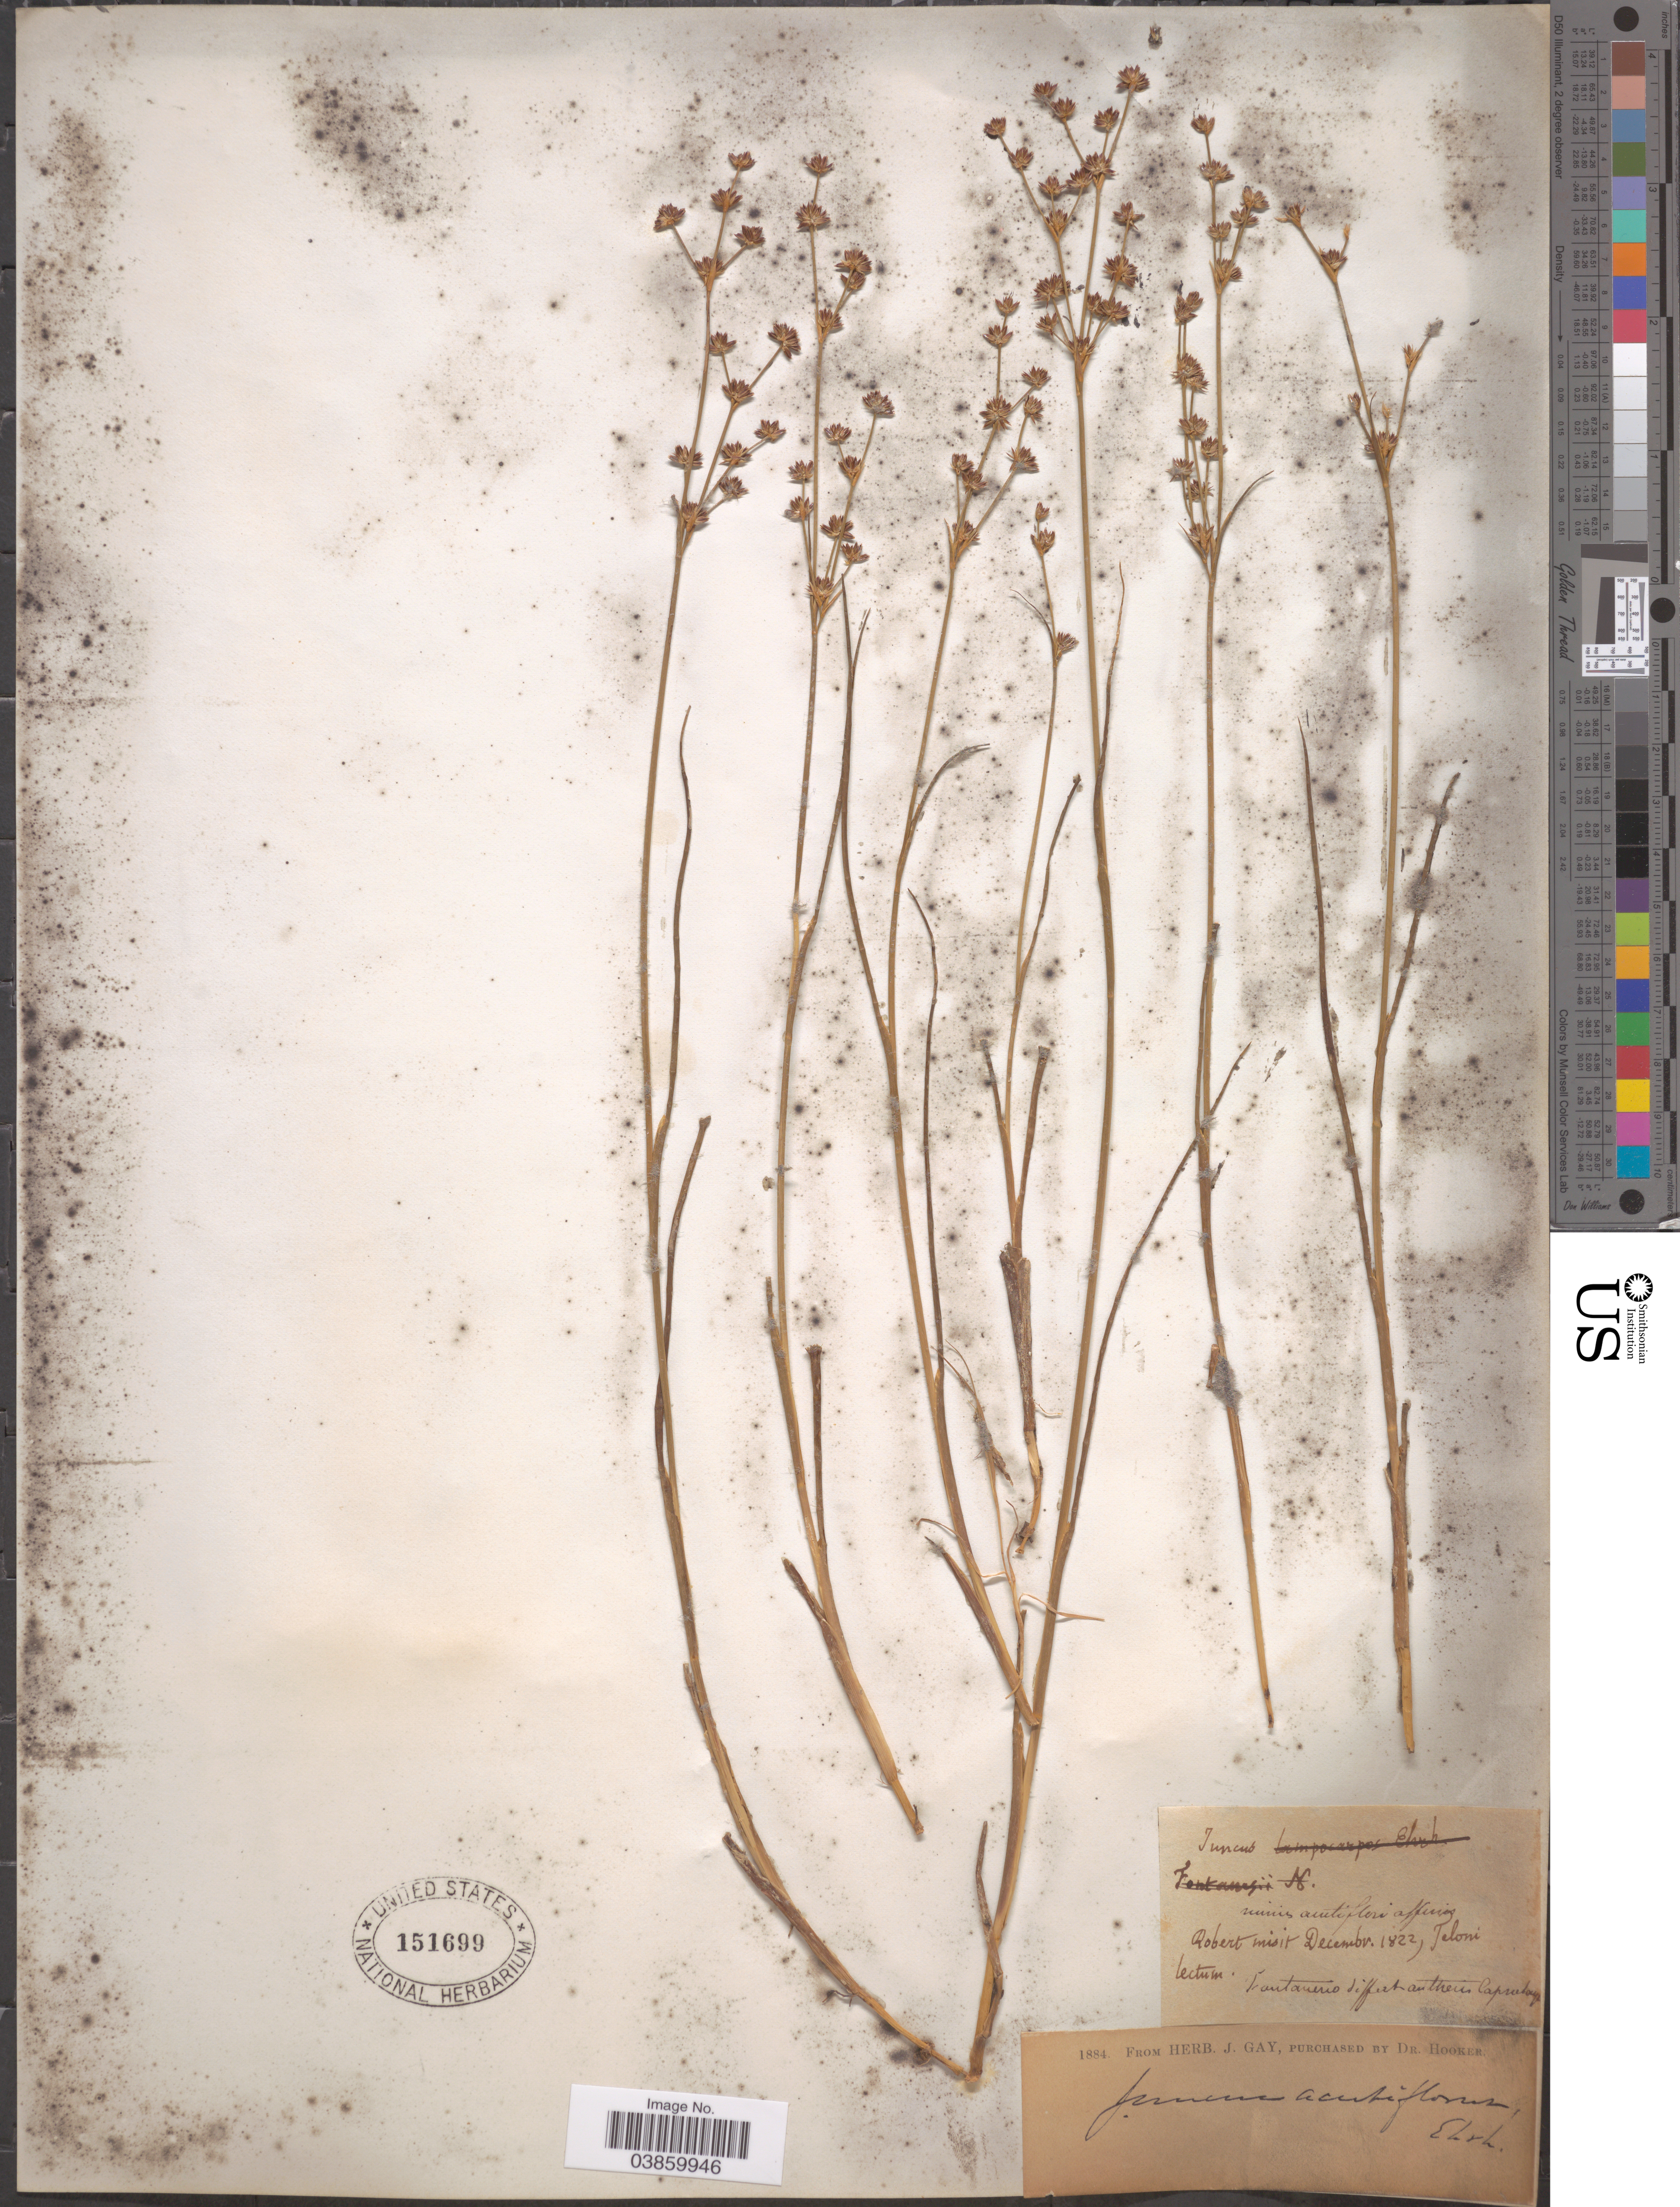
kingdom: Plantae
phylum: Tracheophyta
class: Liliopsida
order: Poales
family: Juncaceae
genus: Juncus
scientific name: Juncus acutiflorus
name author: Ehrh. ex Hoffm.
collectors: ex herb. J. Gay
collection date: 1884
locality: Ruinis anitifleri affuros. Fantanerio differt antheris Caprtag. [interpreted]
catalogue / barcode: US 151699